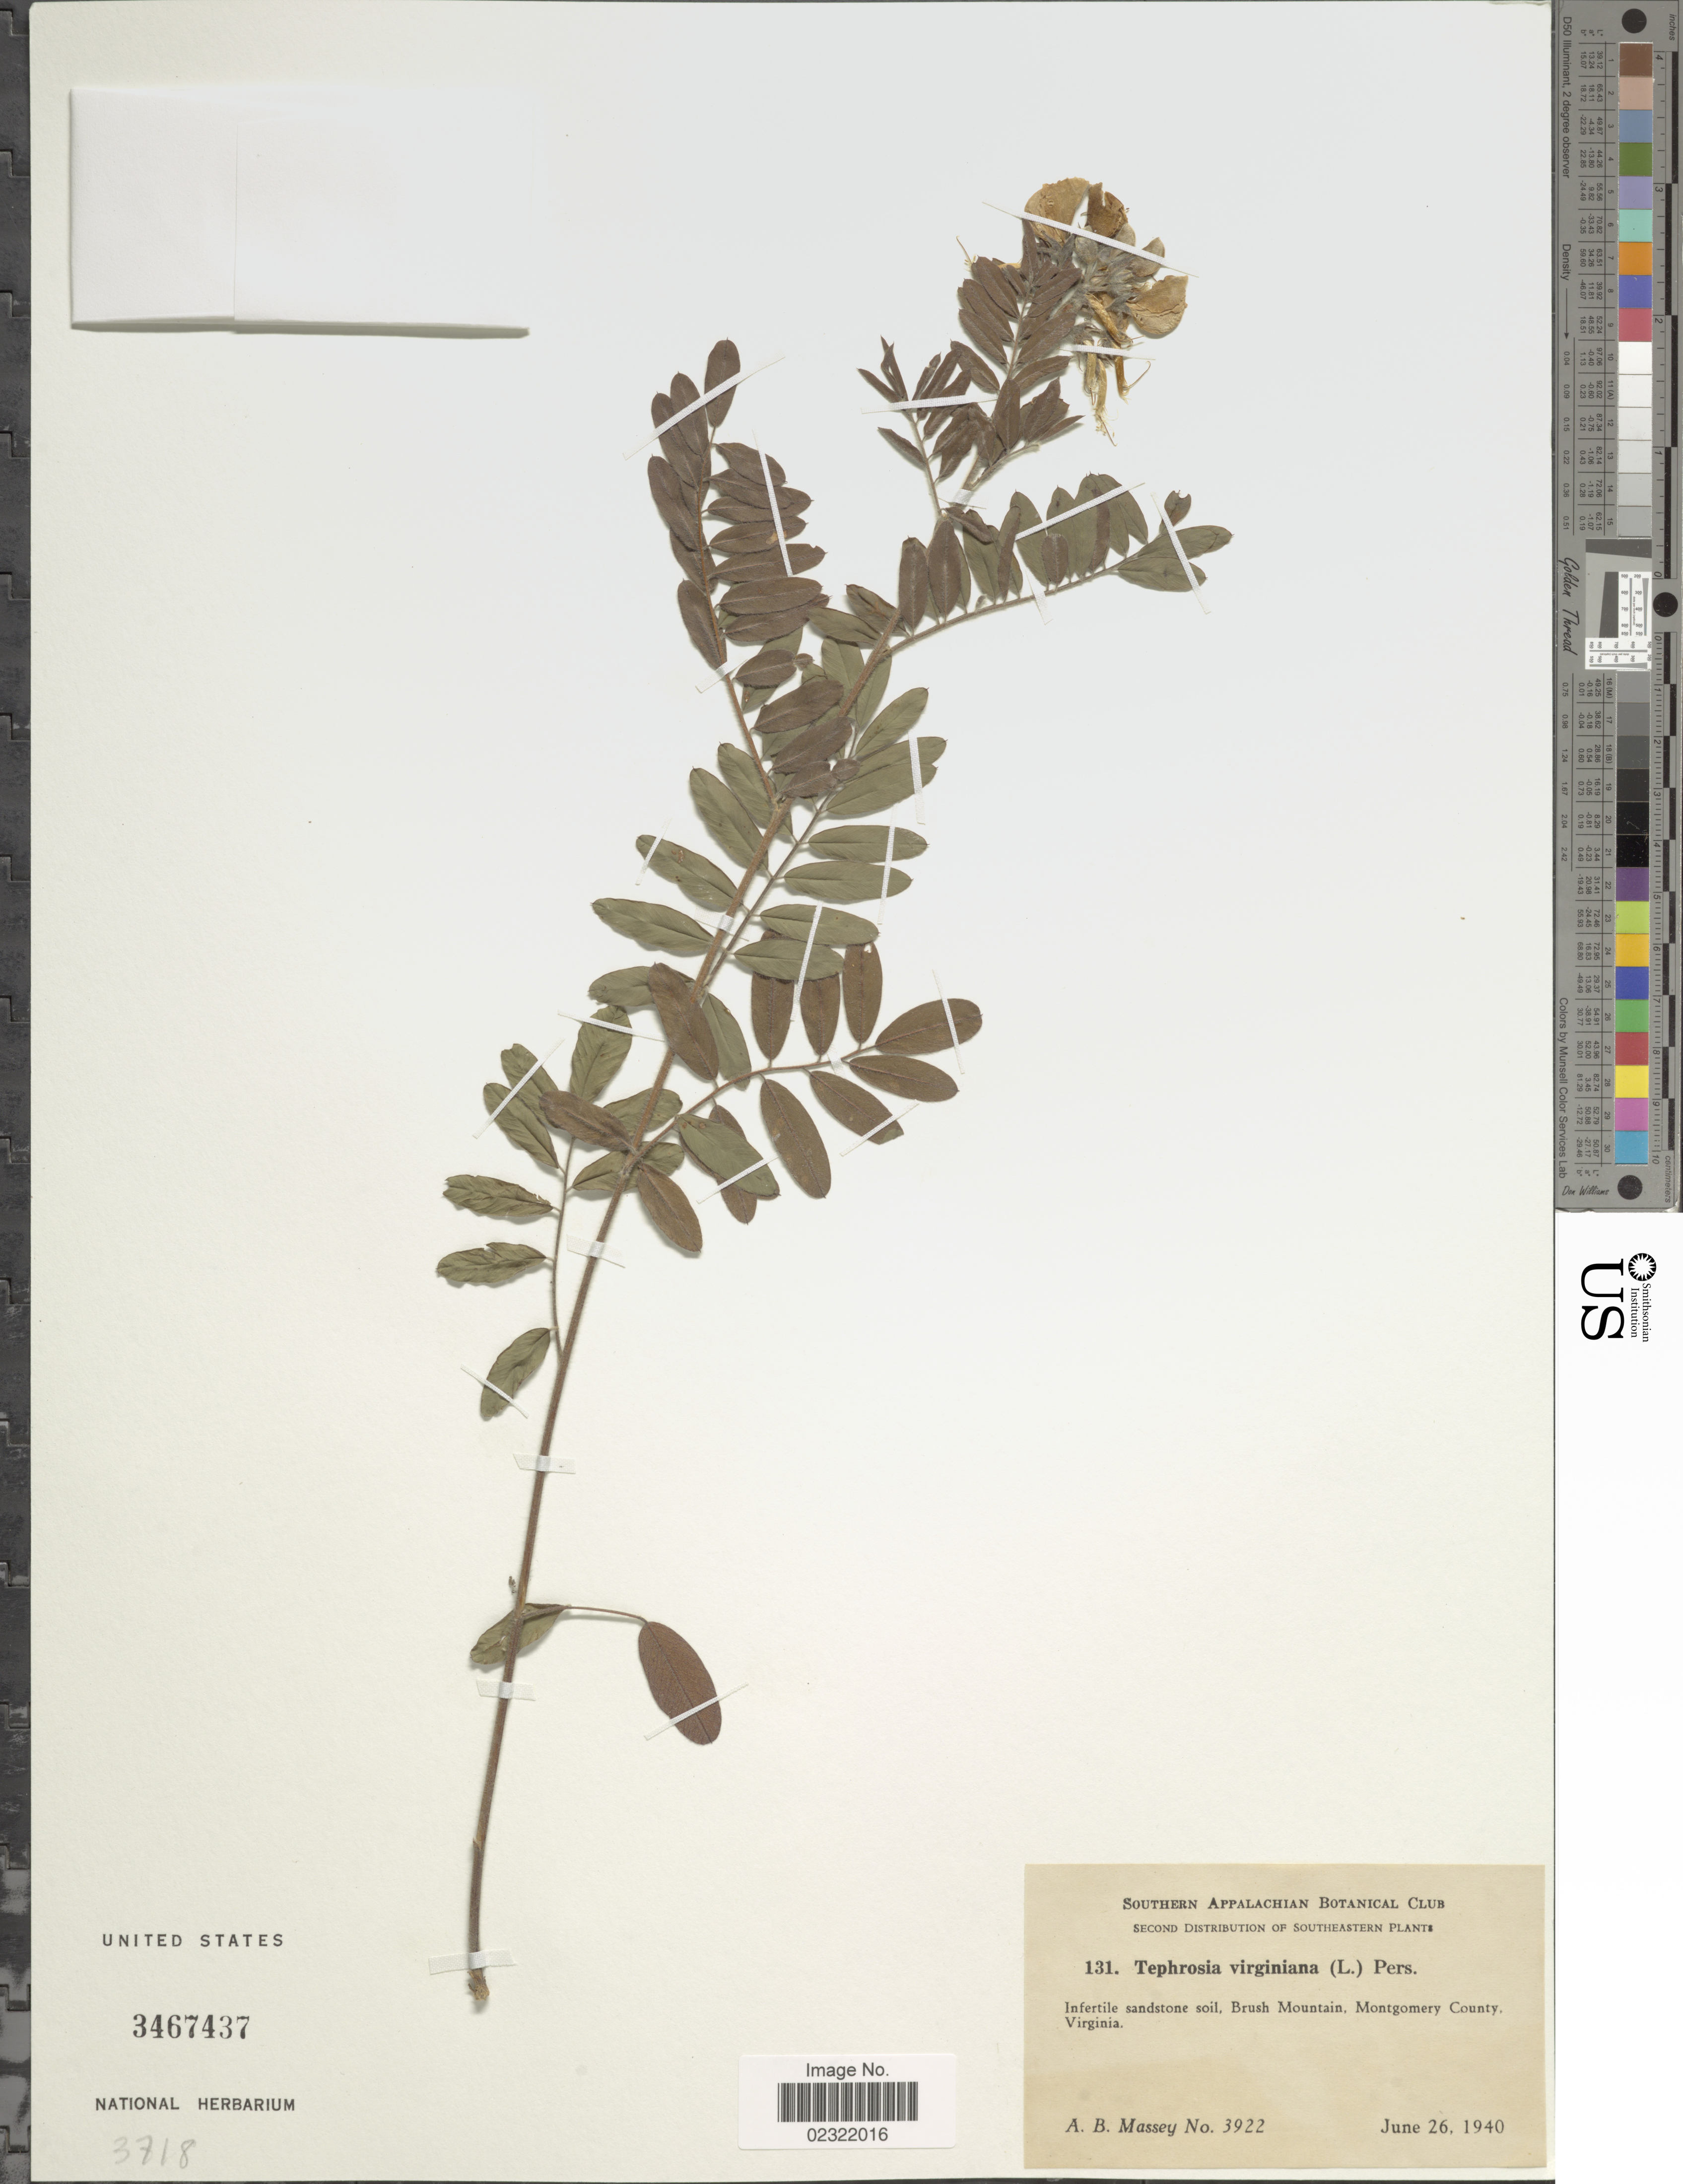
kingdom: Plantae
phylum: Tracheophyta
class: Magnoliopsida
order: Fabales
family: Fabaceae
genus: Tephrosia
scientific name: Tephrosia virginiana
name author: (L.) Pers.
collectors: A. Massey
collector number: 3922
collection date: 1940-06-26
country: United States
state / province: Virginia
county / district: Montgomery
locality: Infertile sandstone soil, Brush Mountain, Montgomery County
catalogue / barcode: US 3467437